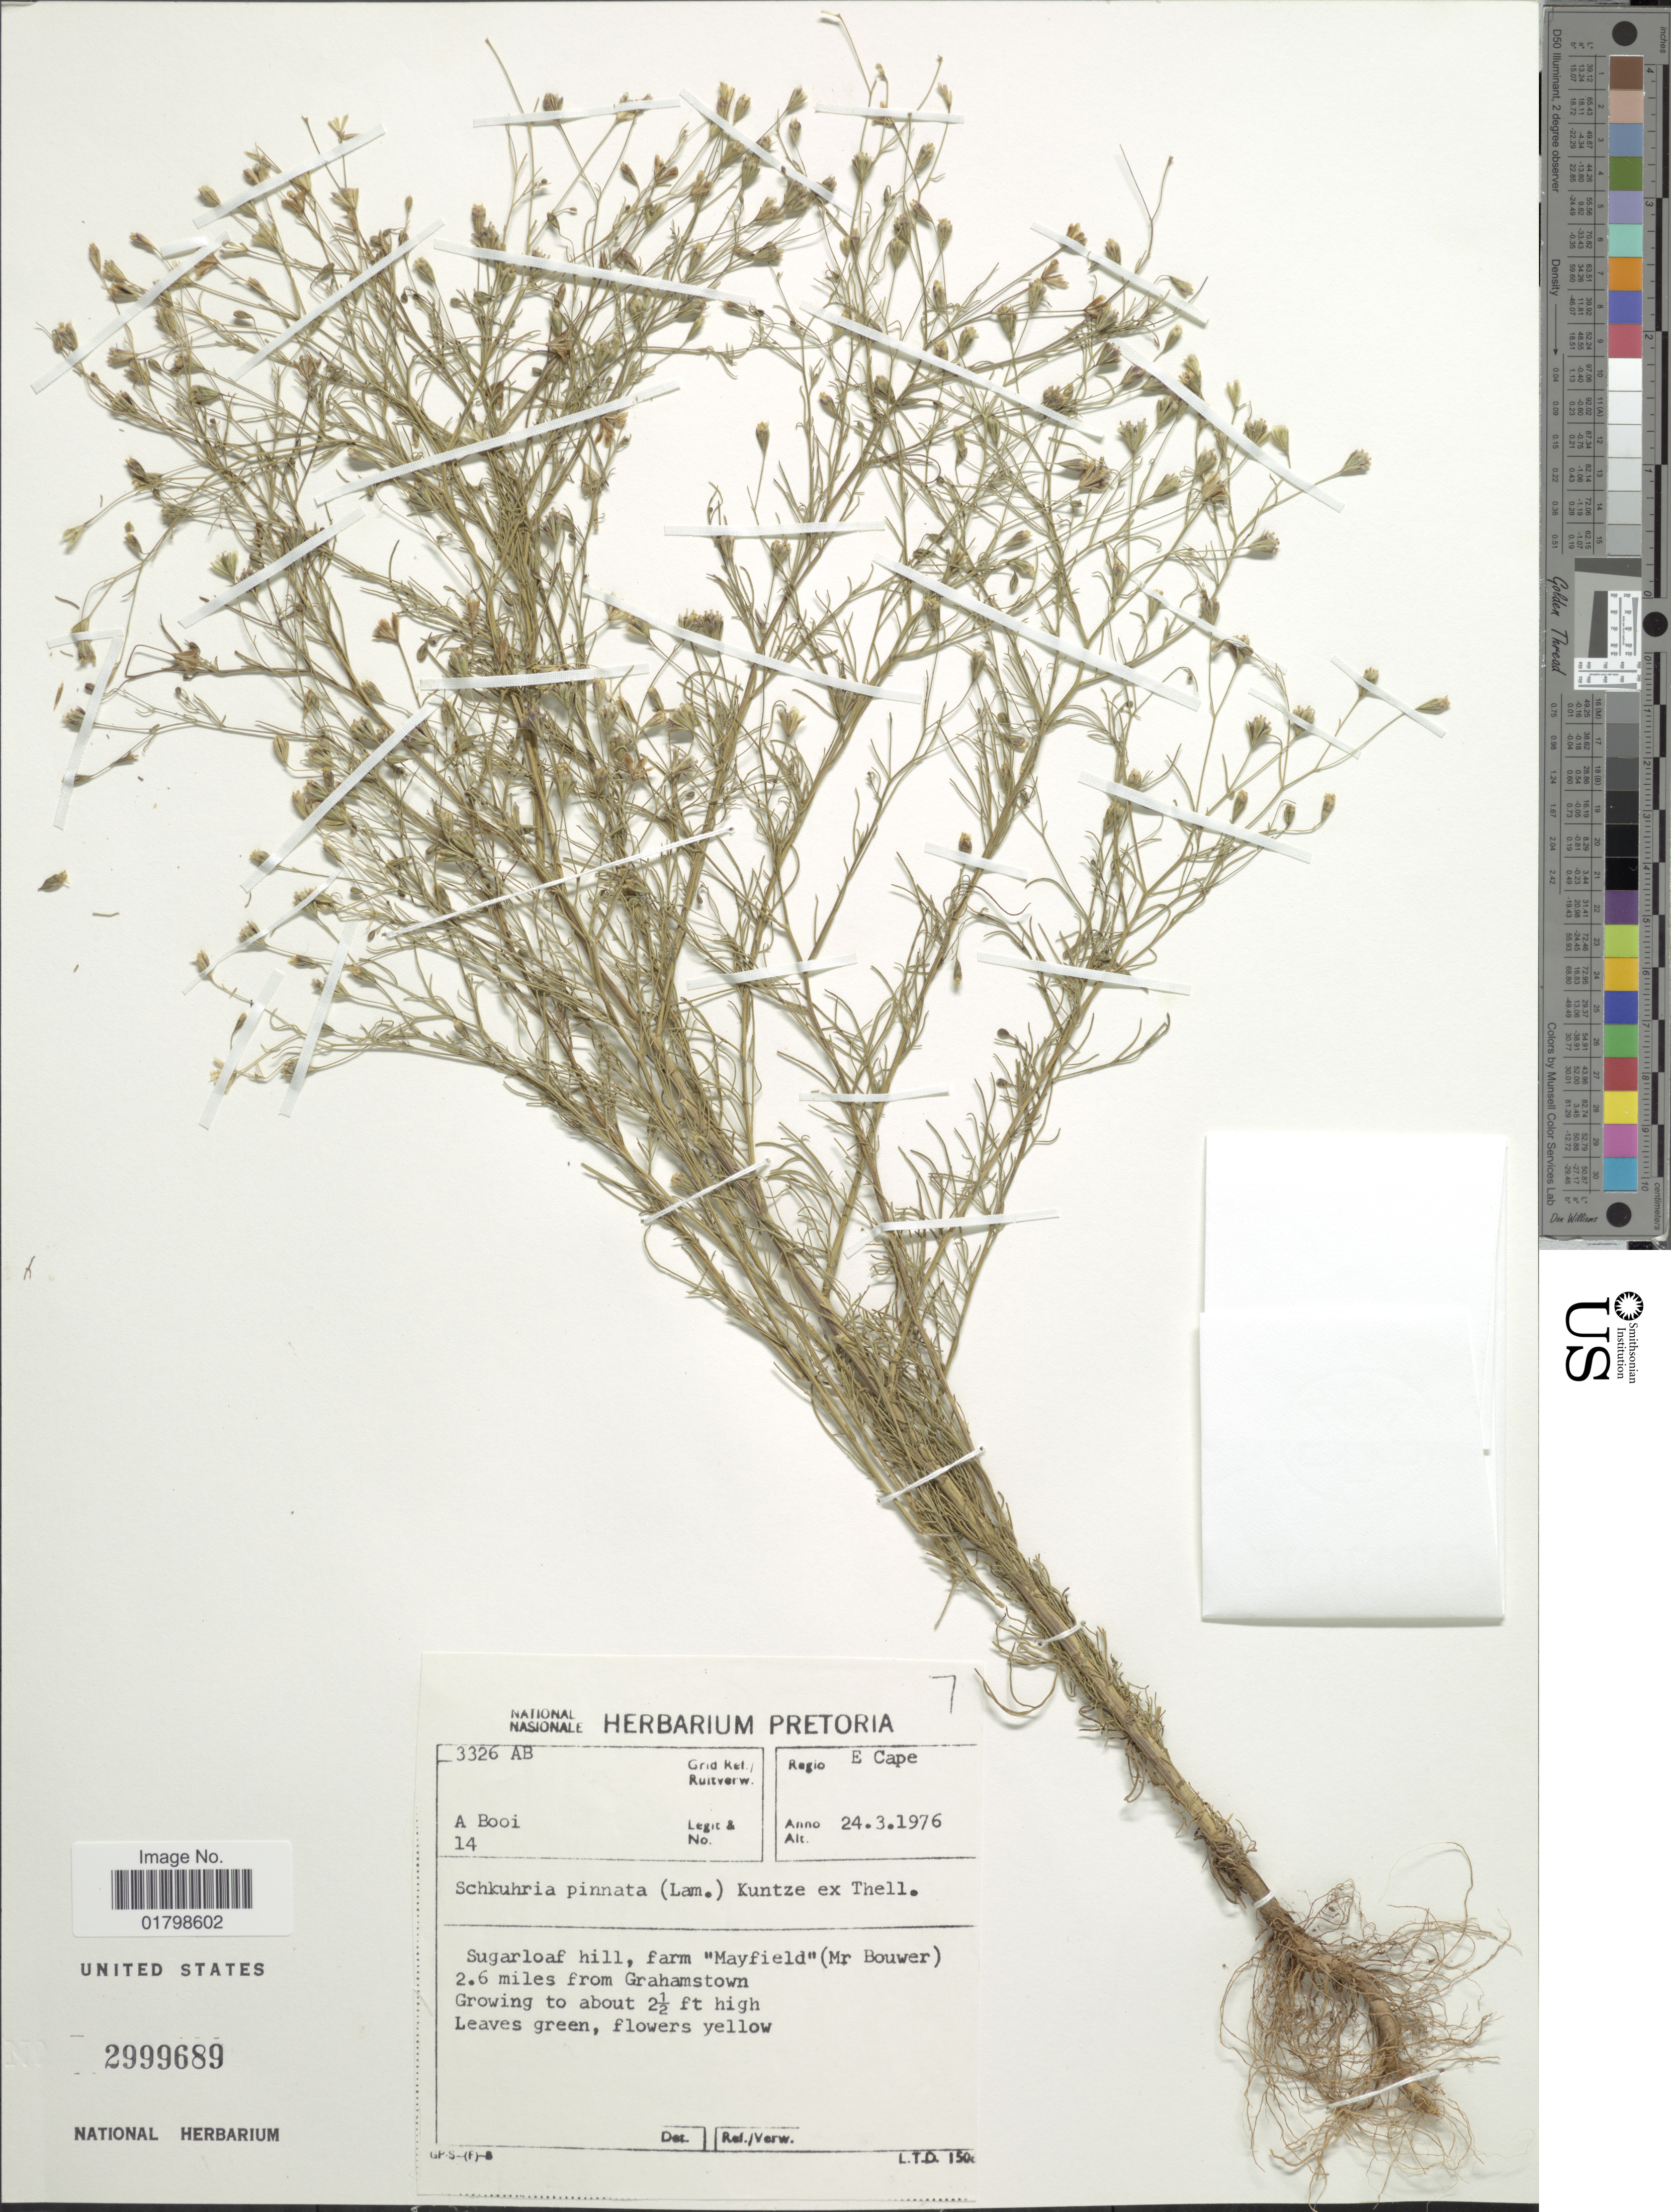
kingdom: Plantae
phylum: Tracheophyta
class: Magnoliopsida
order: Asterales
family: Asteraceae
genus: Schkuhria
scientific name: Schkuhria pinnata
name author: (Lam.) Kuntze ex Thell.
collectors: A. Booi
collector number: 14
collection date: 1976-03-24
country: South Africa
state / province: Eastern Cape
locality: Sugarloaf hill, farm "Maryfield" (Mr Bouwer) 2.6 miles from Grahamstown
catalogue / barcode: US 2999689